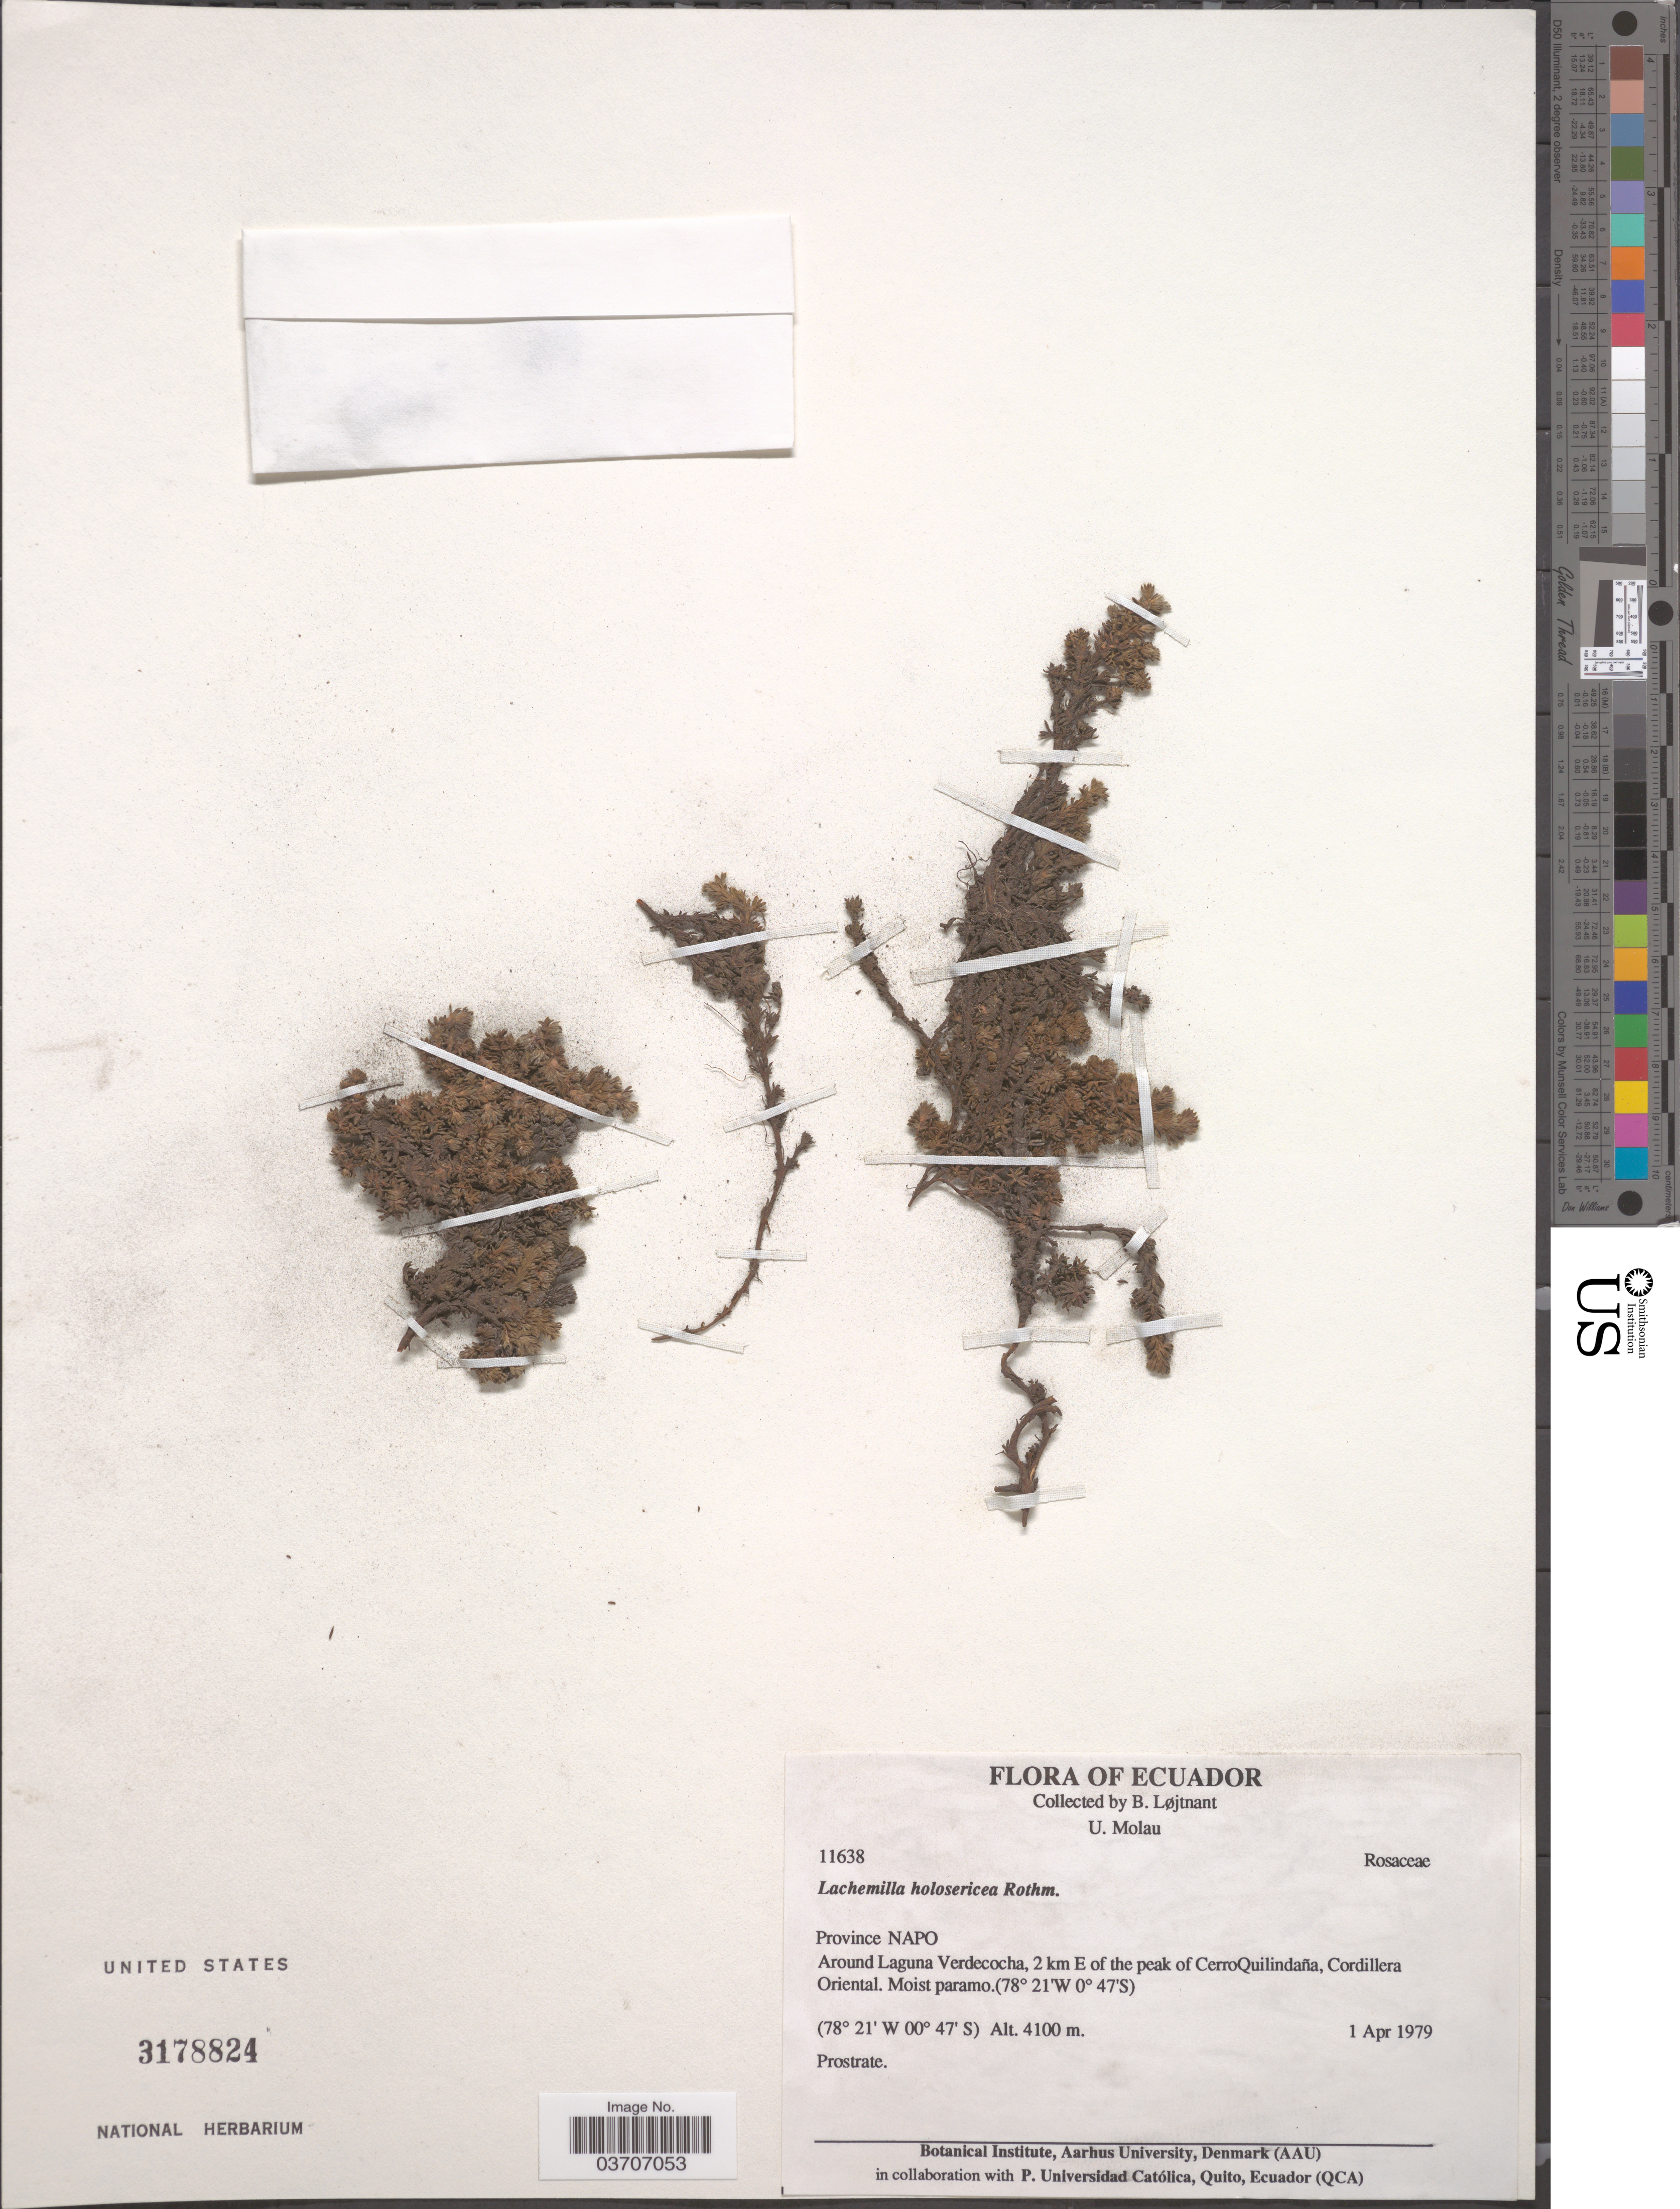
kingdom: Plantae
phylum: Tracheophyta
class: Magnoliopsida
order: Rosales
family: Rosaceae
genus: Lachemilla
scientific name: Lachemilla holosericea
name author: (L.M. Perry) Rothm.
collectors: B. Löjtnant & U. Molau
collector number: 11638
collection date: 1979-04-01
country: Ecuador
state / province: Napo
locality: Around Laguna Verdecocha, 2 km E of the peak of CerroQuilindaña, Cordillera Oriental.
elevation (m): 4100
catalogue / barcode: US 3178824